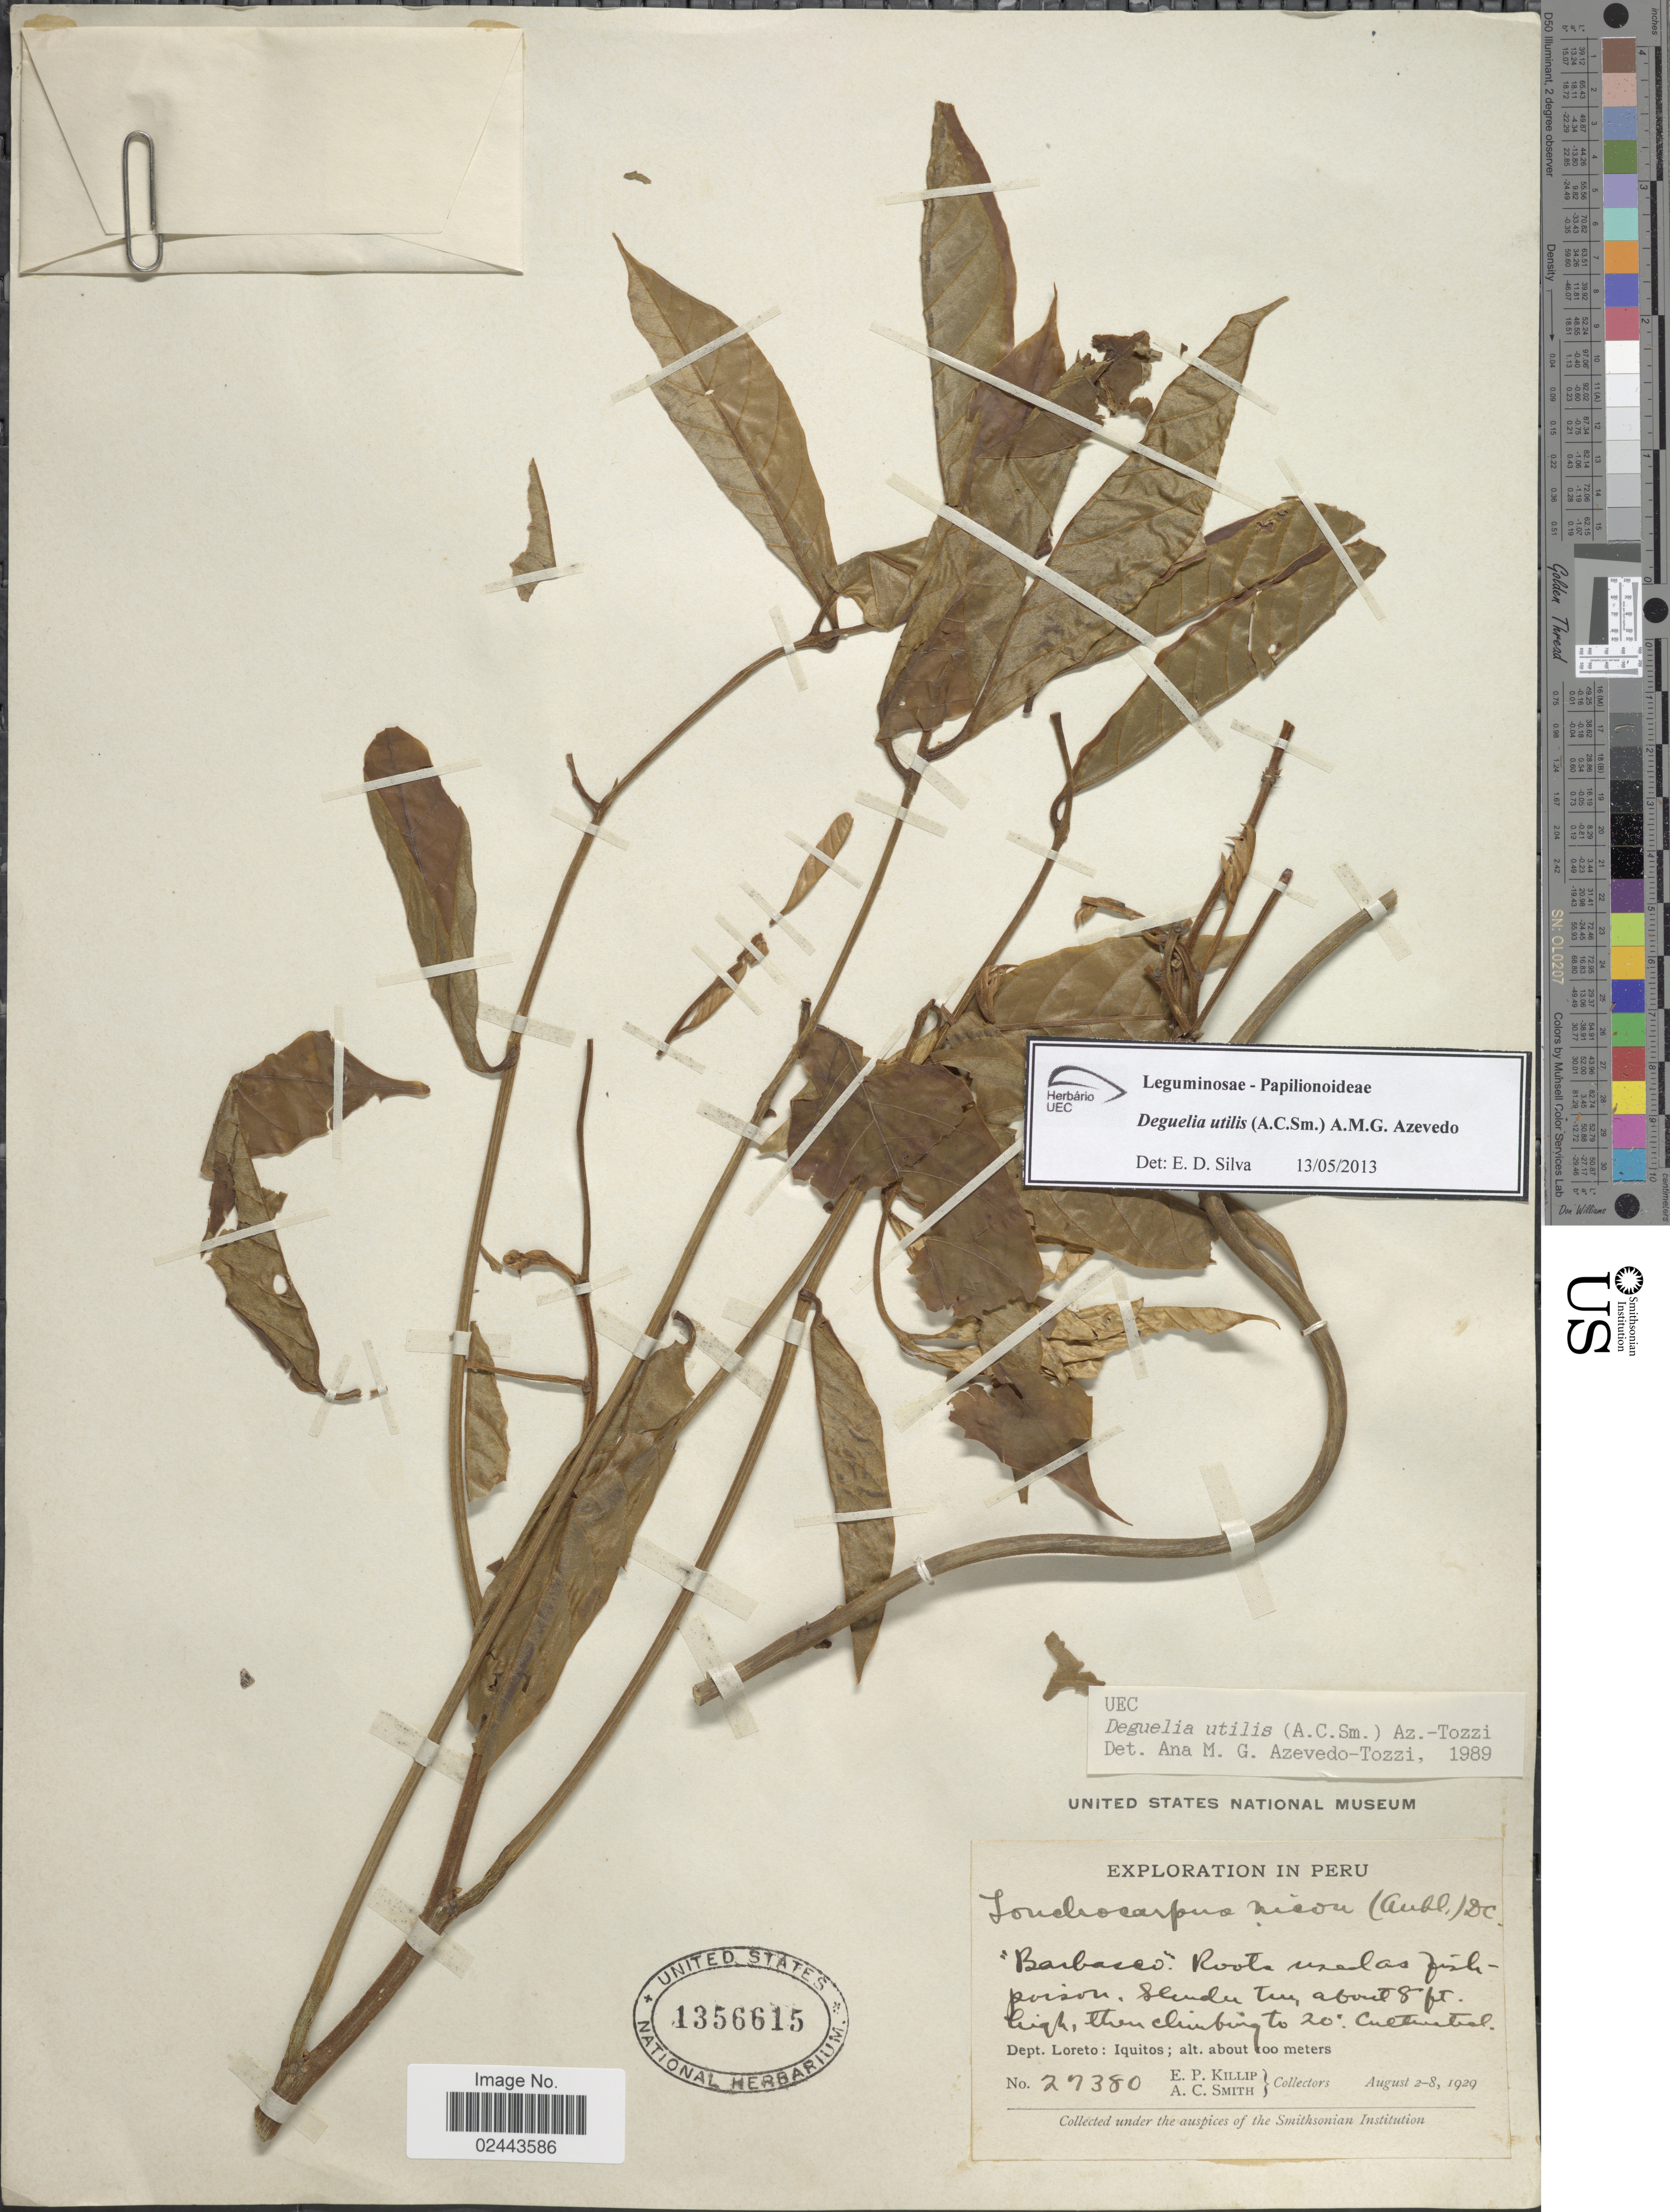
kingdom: Plantae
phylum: Tracheophyta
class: Magnoliopsida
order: Fabales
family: Fabaceae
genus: Deguelia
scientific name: Deguelia utilis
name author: (A.C. Sm.) A.M.G. Azevedo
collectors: E. P. Killip & A. C. Smith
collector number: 27380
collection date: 1929-08-02/1929-08-08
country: Peru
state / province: Loreto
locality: Iquitos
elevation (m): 100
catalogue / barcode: US 1356615